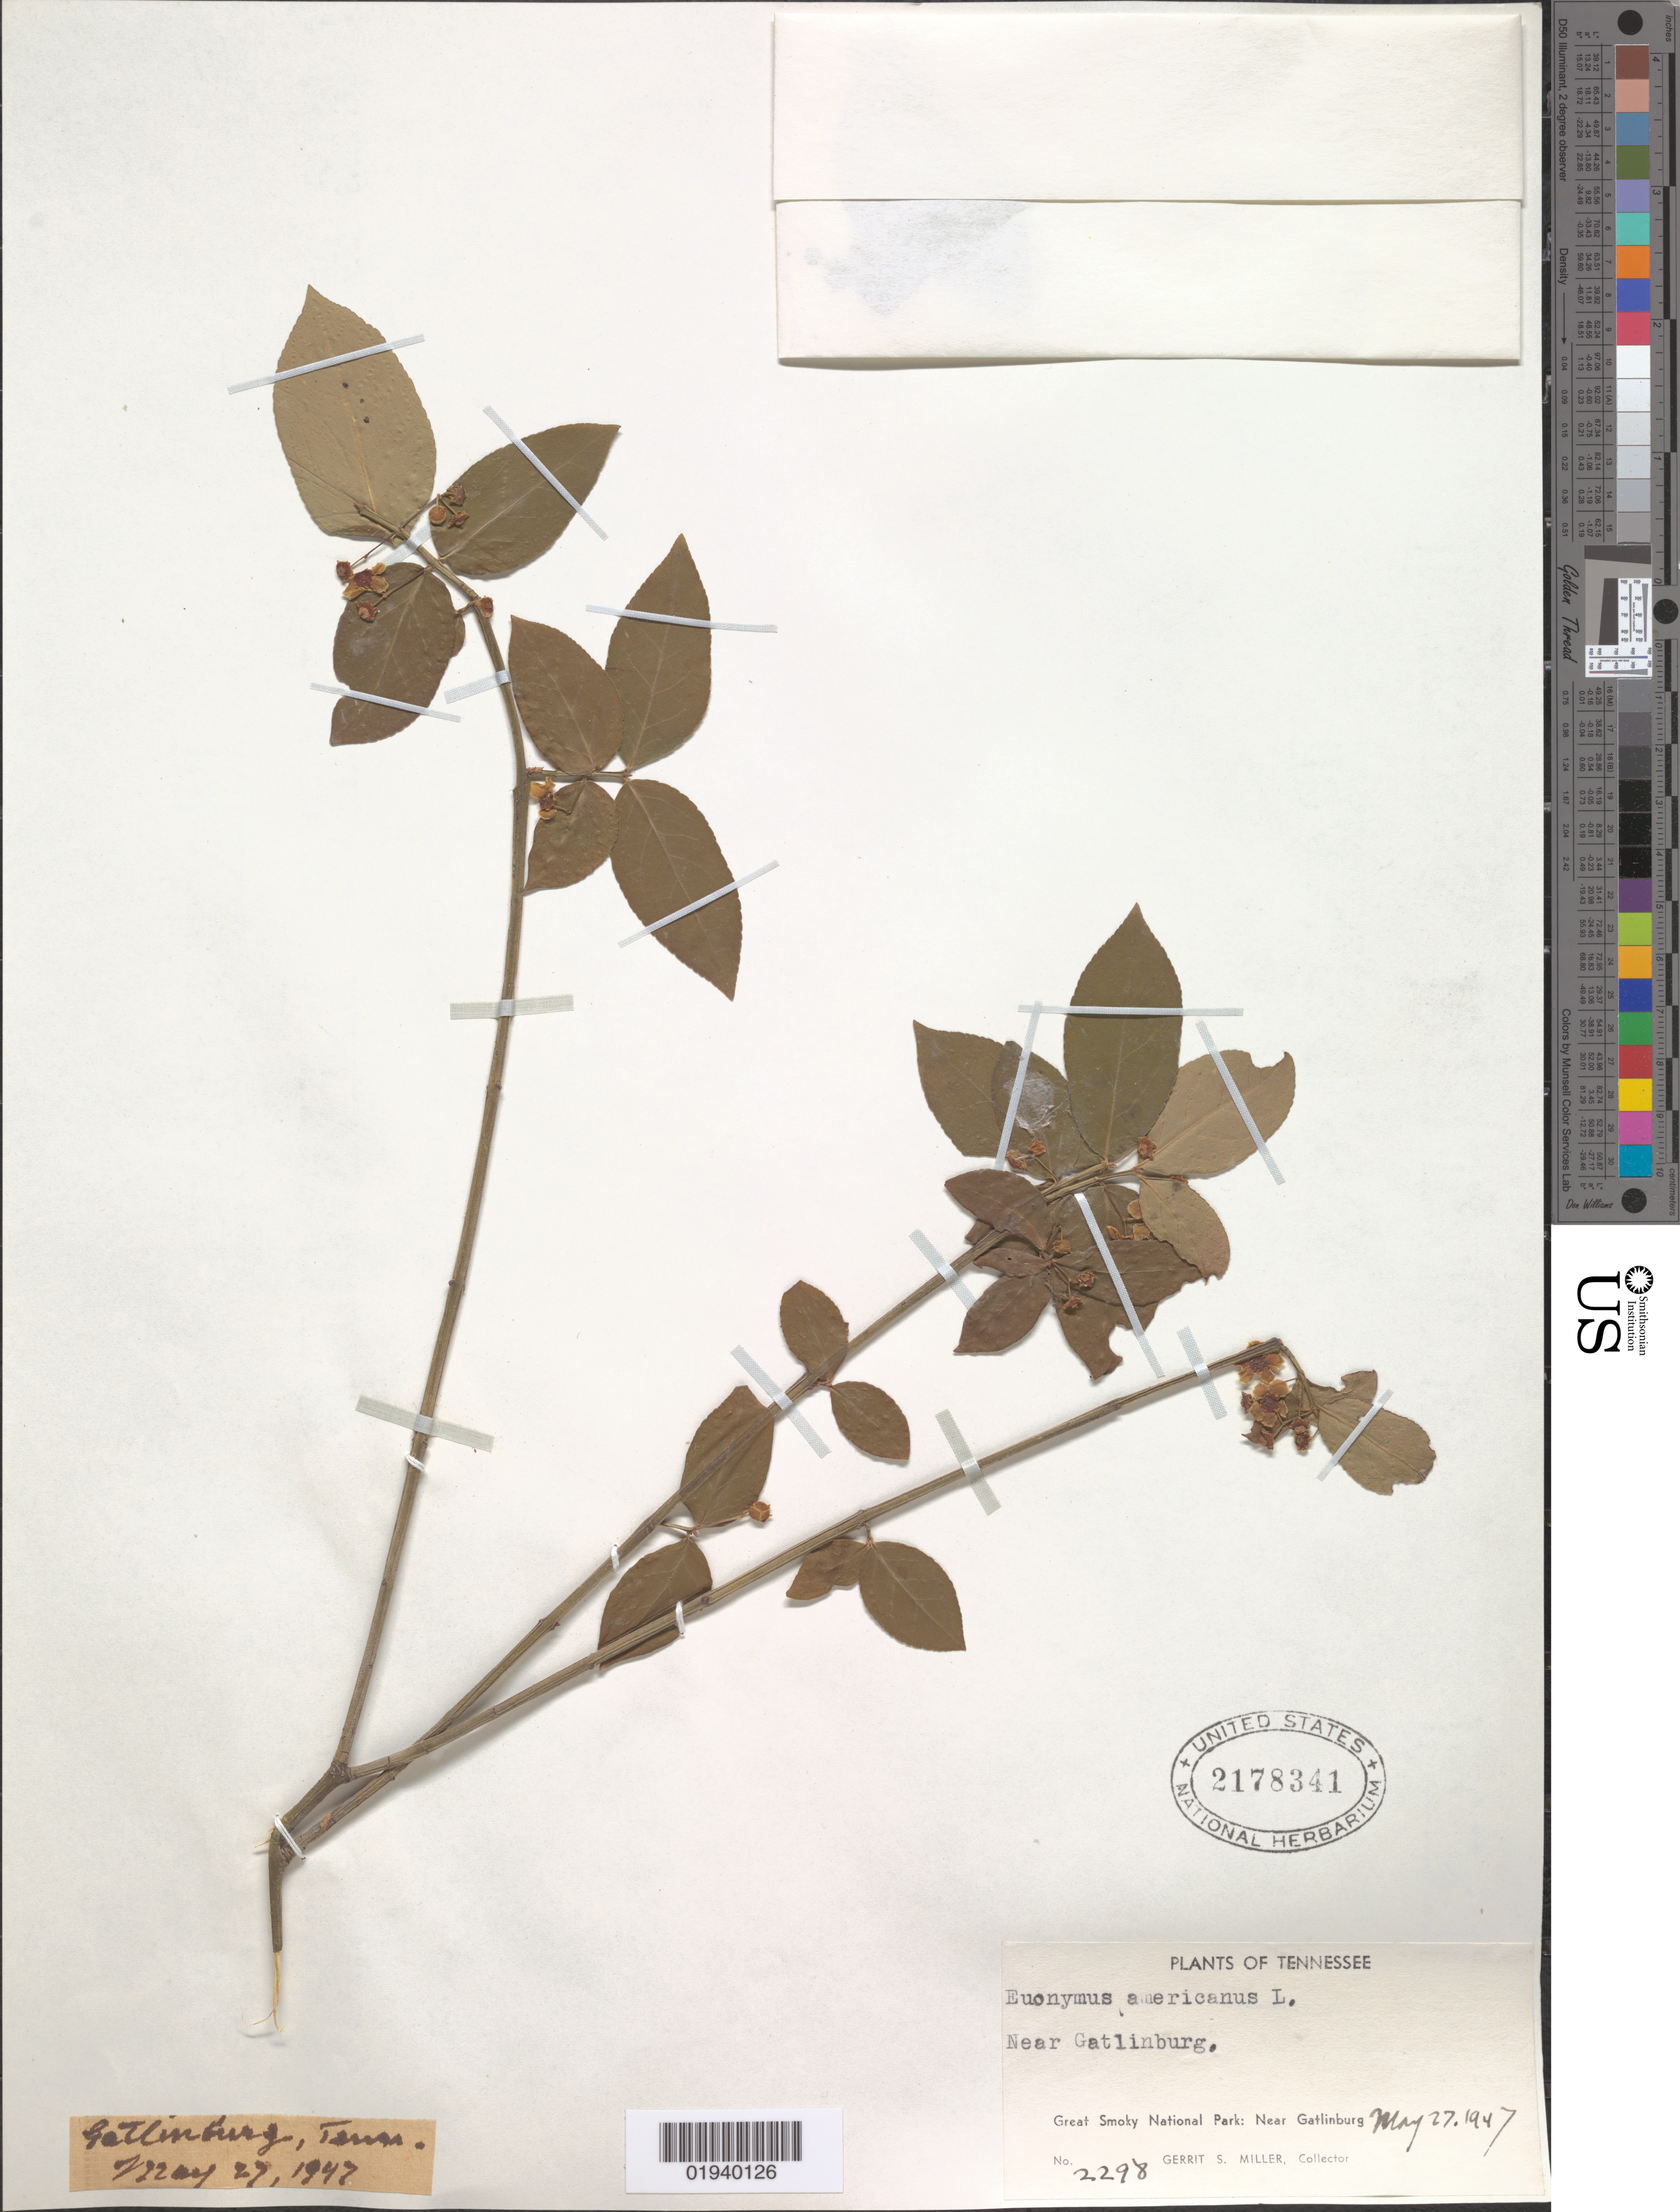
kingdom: Plantae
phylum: Tracheophyta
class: Magnoliopsida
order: Celastrales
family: Celastraceae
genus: Euonymus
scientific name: Euonymus americanus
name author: L.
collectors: G. S. Miller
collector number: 2298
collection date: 1947-05-27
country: United States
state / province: Tennessee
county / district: Sevier County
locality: Great Smoky National Park, near Gatlinburg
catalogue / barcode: US 2178341